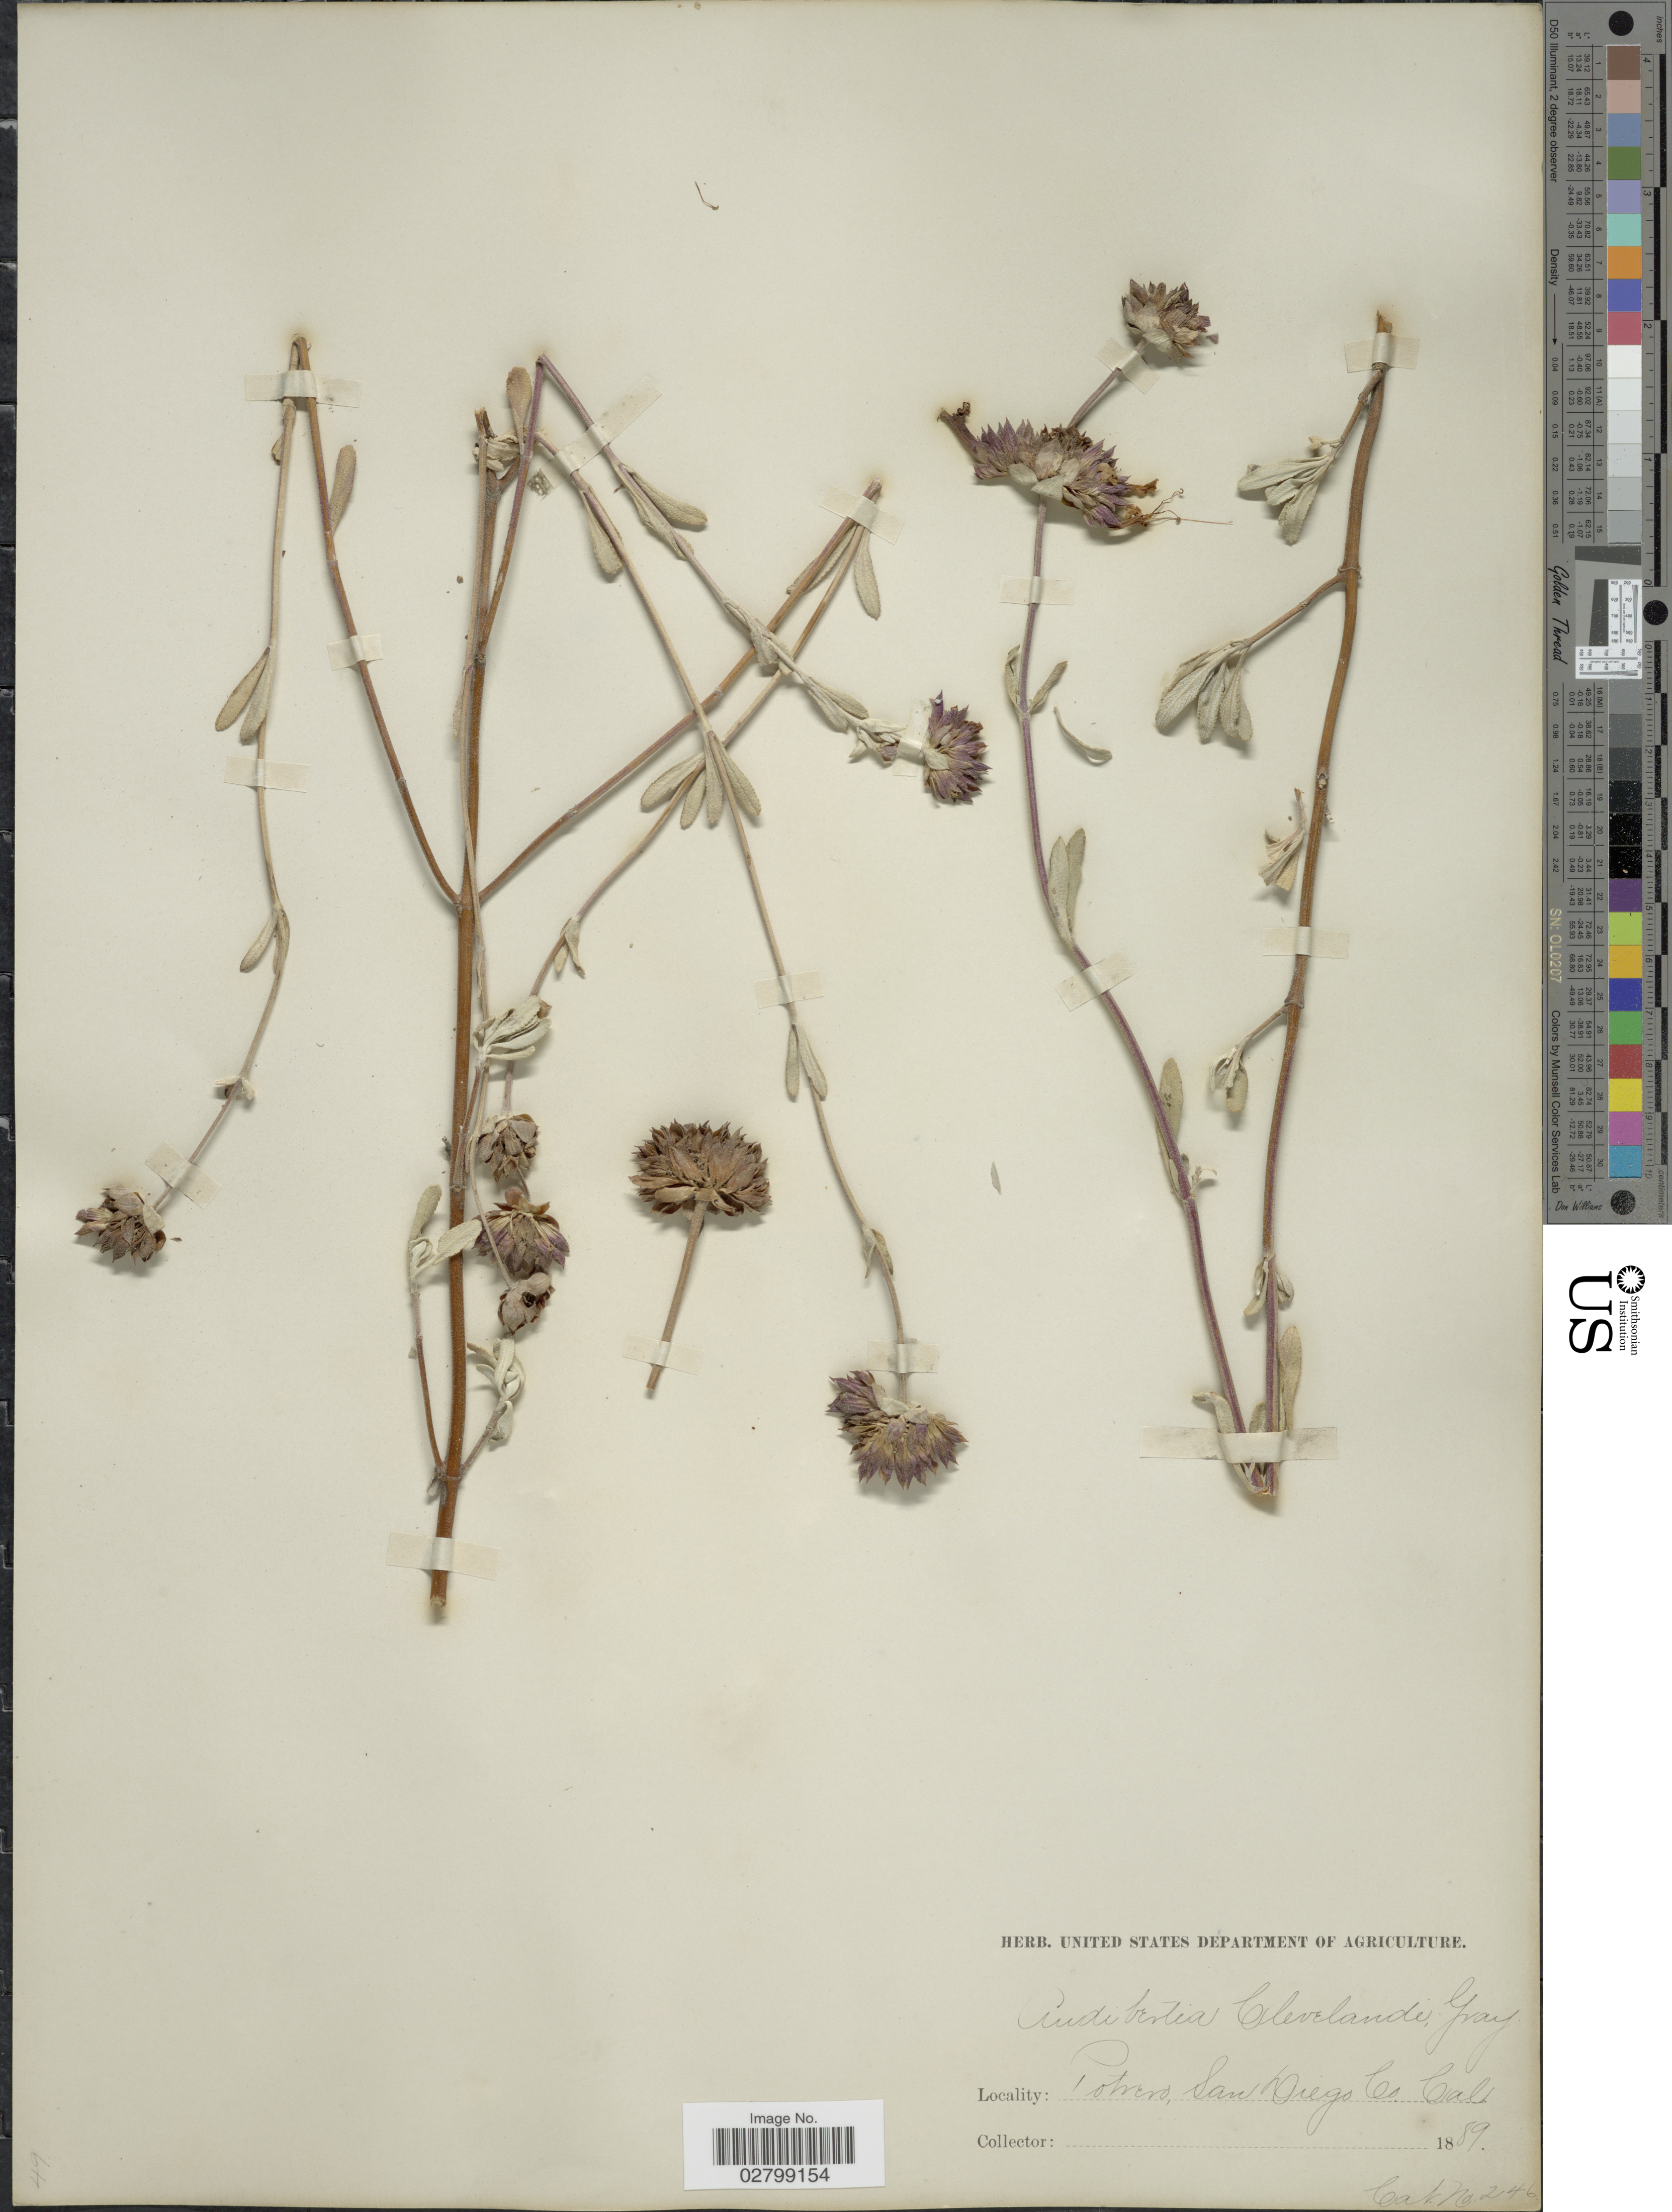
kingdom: Plantae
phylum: Tracheophyta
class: Magnoliopsida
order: Lamiales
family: Lamiaceae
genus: Salvia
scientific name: Salvia clevelandii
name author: (A. Gray) Greene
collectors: ex herb. U. S. Department of Agriculture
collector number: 246?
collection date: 1889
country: United States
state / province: California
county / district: San Diego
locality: Potrero, San Diego Co.